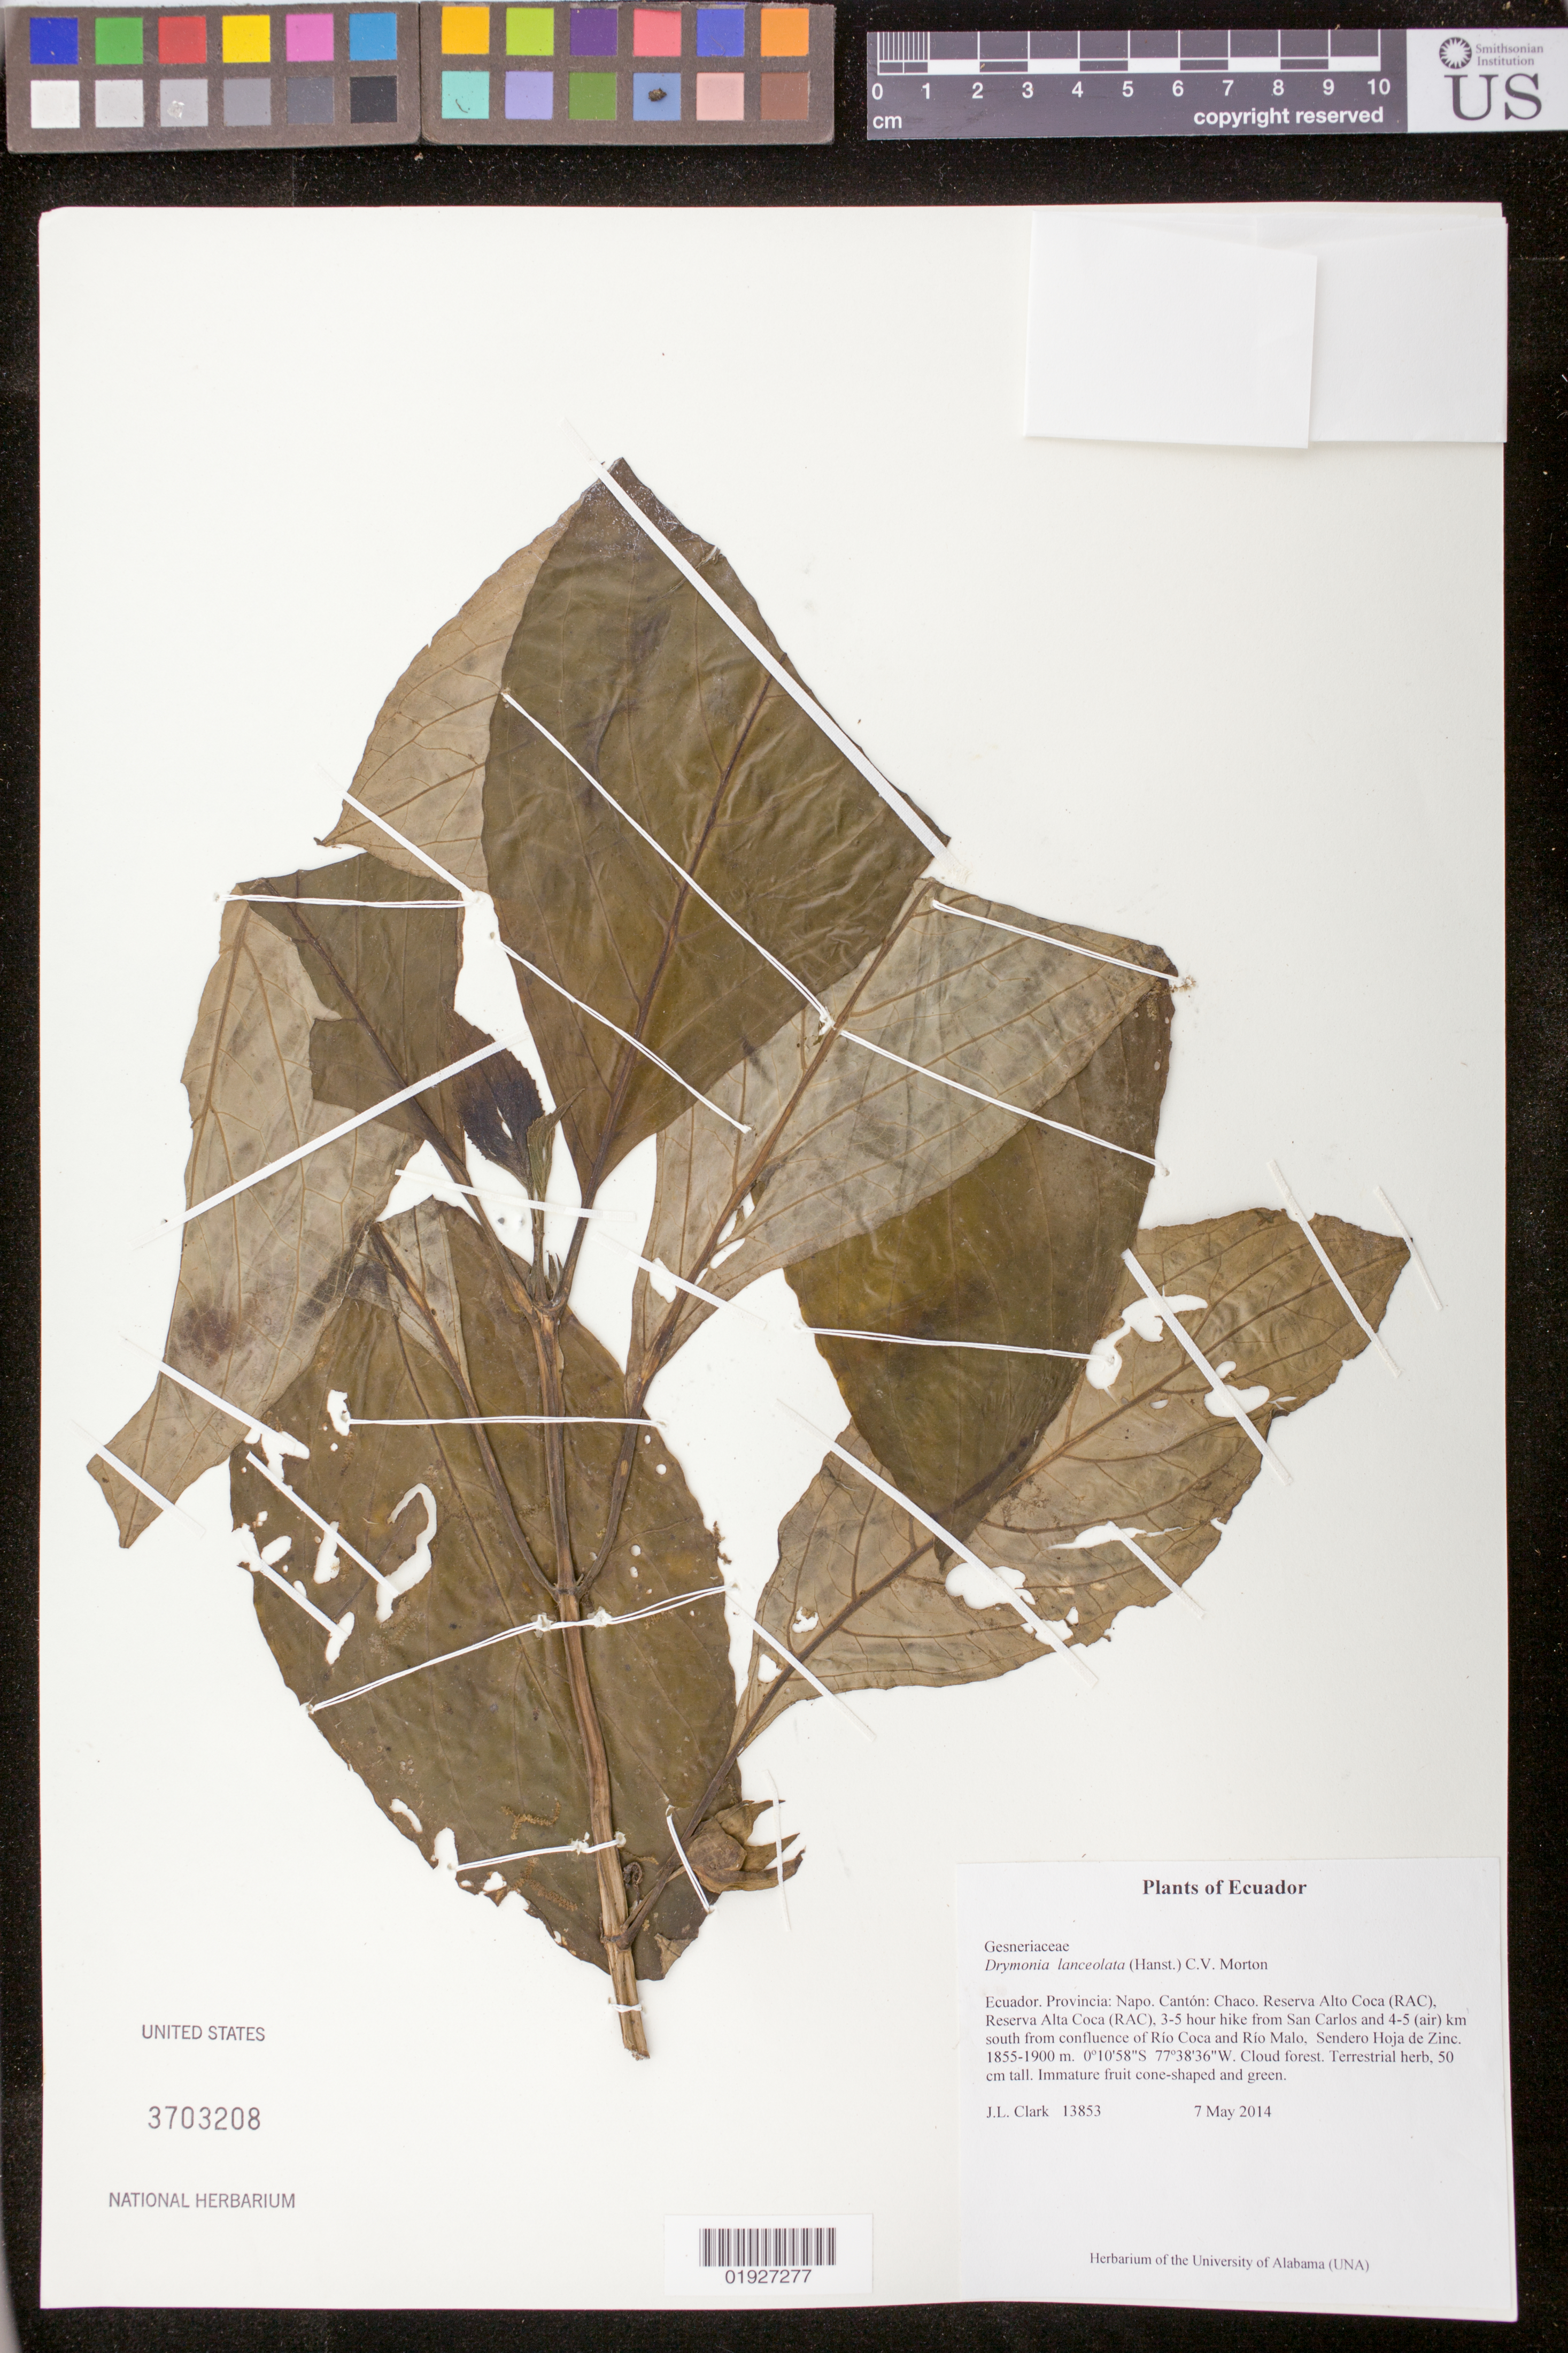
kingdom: Plantae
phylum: Tracheophyta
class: Magnoliopsida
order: Lamiales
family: Gesneriaceae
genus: Drymonia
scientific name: Drymonia lanceolata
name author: (Hanst.) C.V. Morton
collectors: J. L. Clark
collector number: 13853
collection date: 2014-05-07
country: Ecuador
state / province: Napo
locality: Reserva Alto Coca (RAC), 3-5 hour hike from San Carlos and 4-5 (air) km south from confluence of Rio Coca and Rio Malo, Sendero Hoja de Zinc.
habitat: Cloud forest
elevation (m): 1855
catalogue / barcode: US 3703208